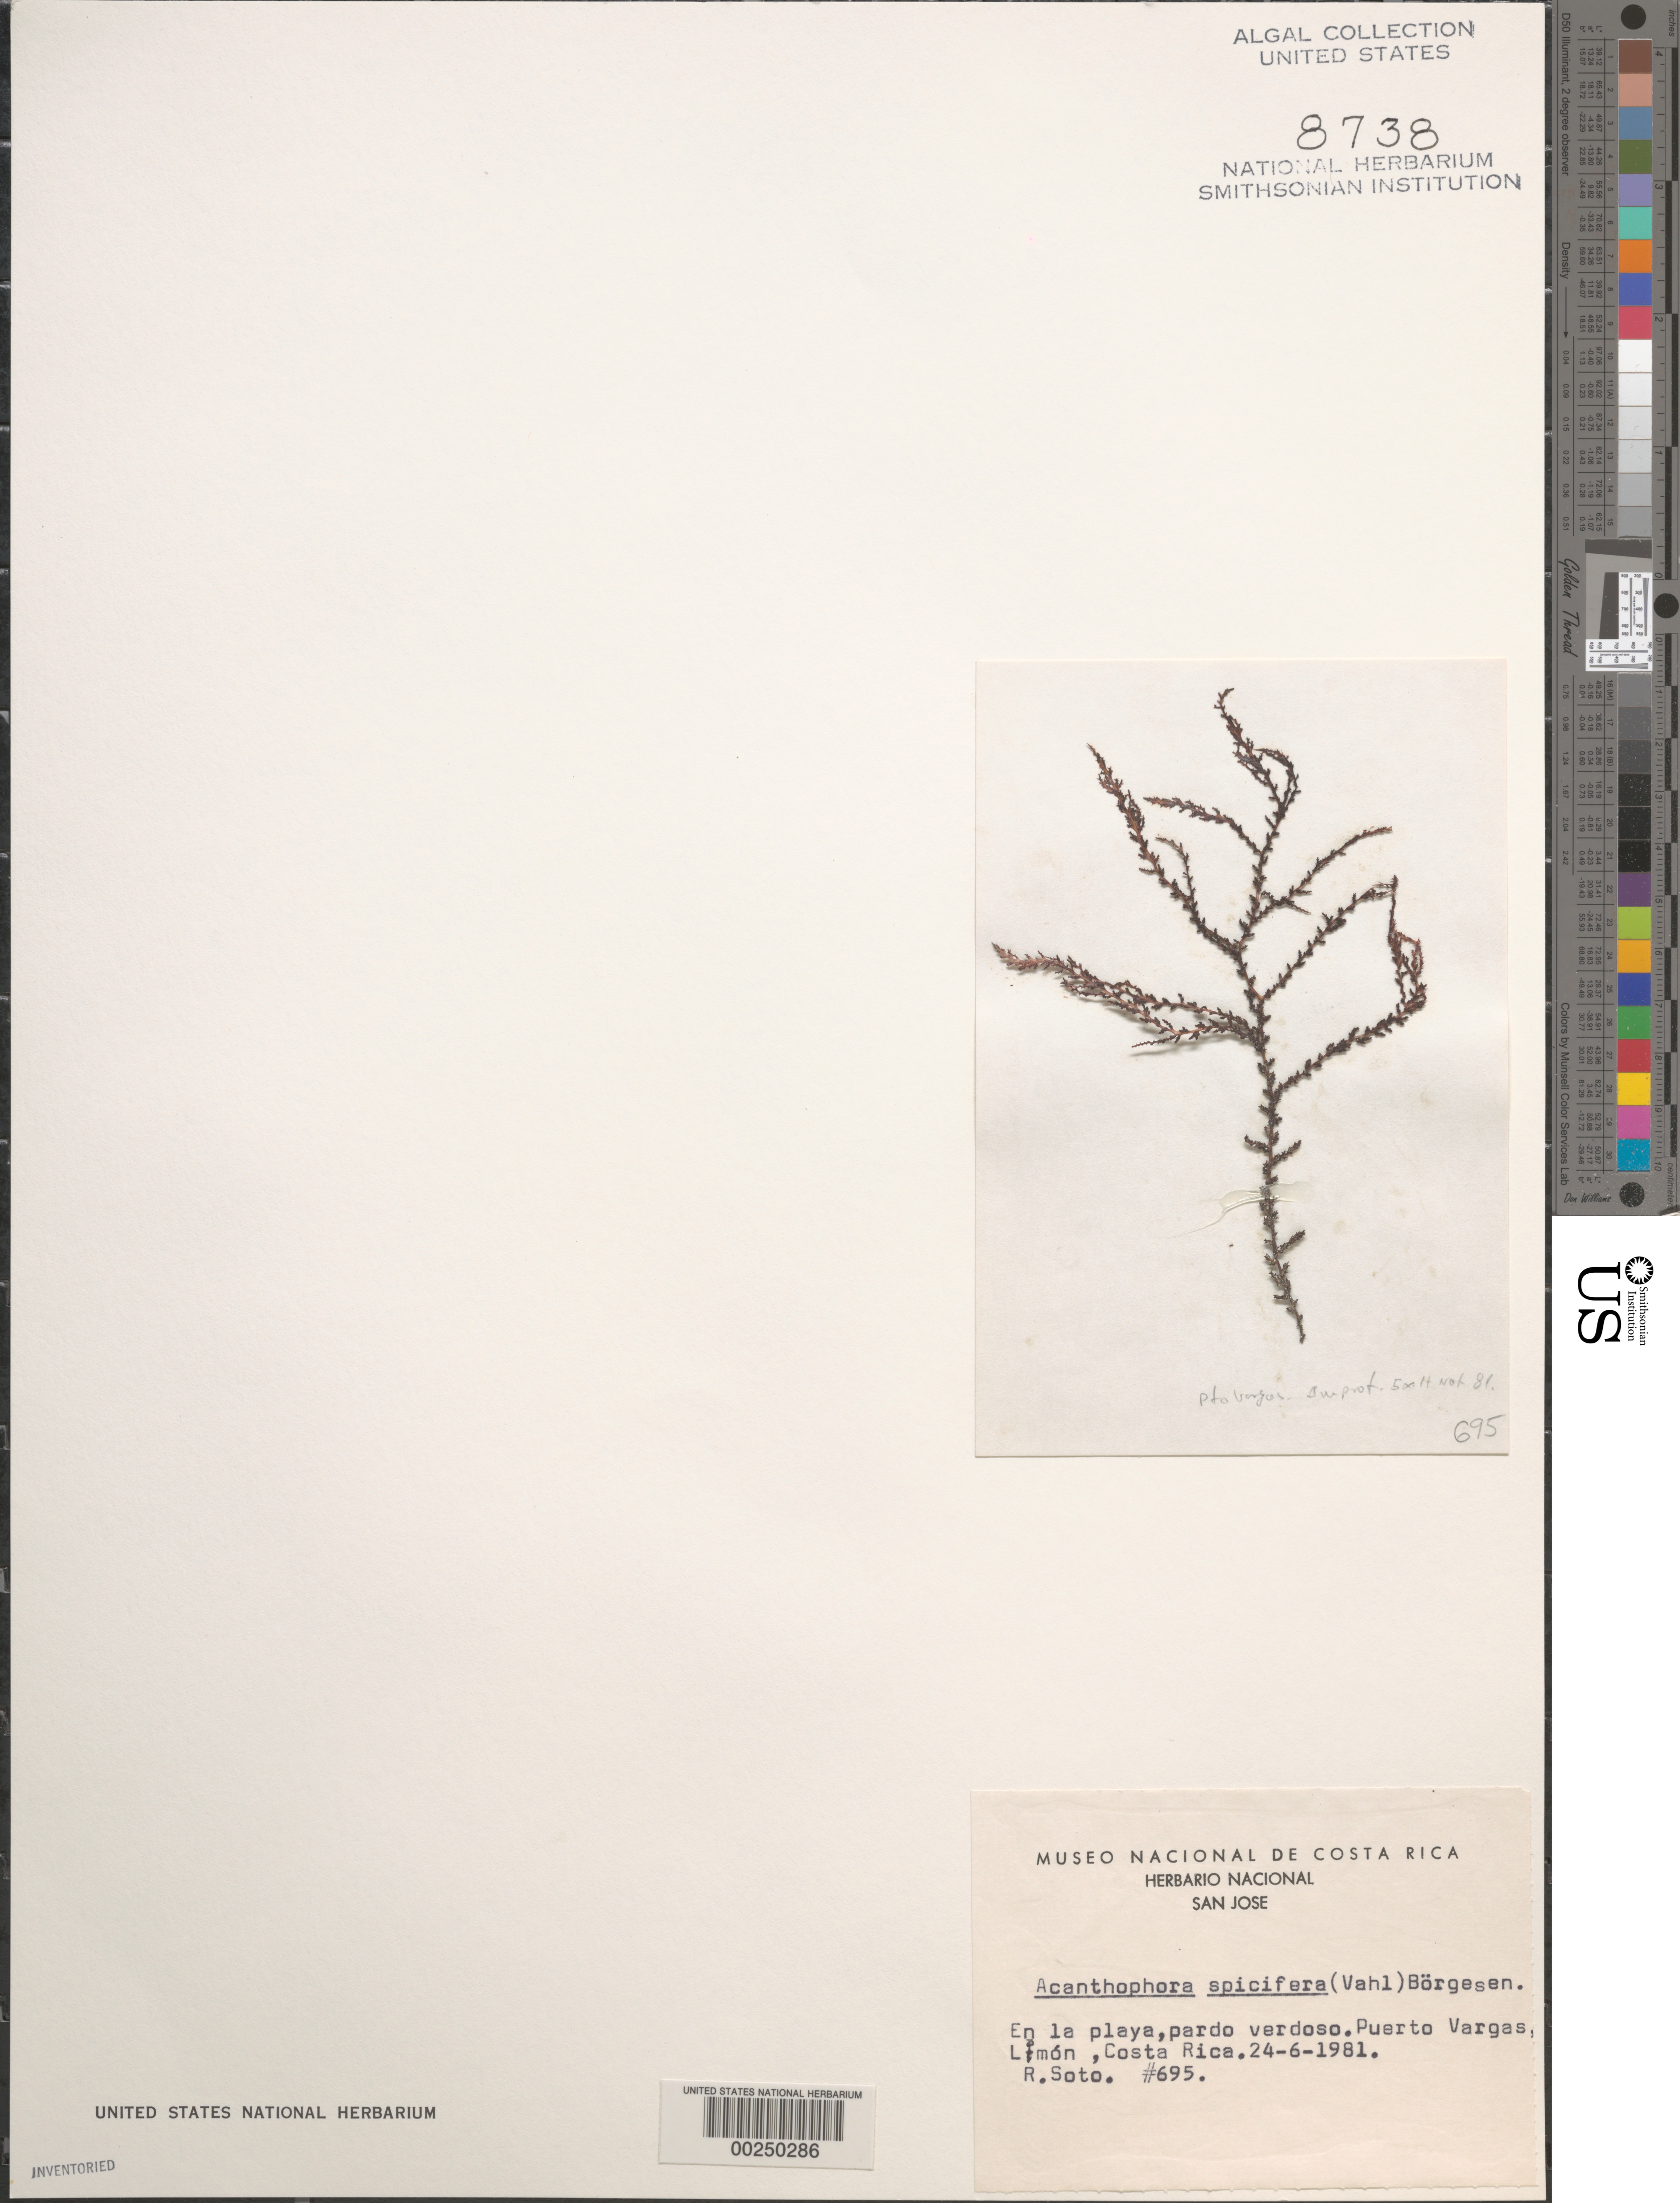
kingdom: Plantae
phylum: Rhodophyta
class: Florideophyceae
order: Ceramiales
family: Rhodomelaceae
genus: Acanthophora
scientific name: Acanthophora spicifera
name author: (Vahl) Børgesen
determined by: Soto, R.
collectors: R. Soto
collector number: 695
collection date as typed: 24 Jun 1981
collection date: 1981-06-24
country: Costa Rica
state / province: Limón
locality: Puerto vargas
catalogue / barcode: US 8738